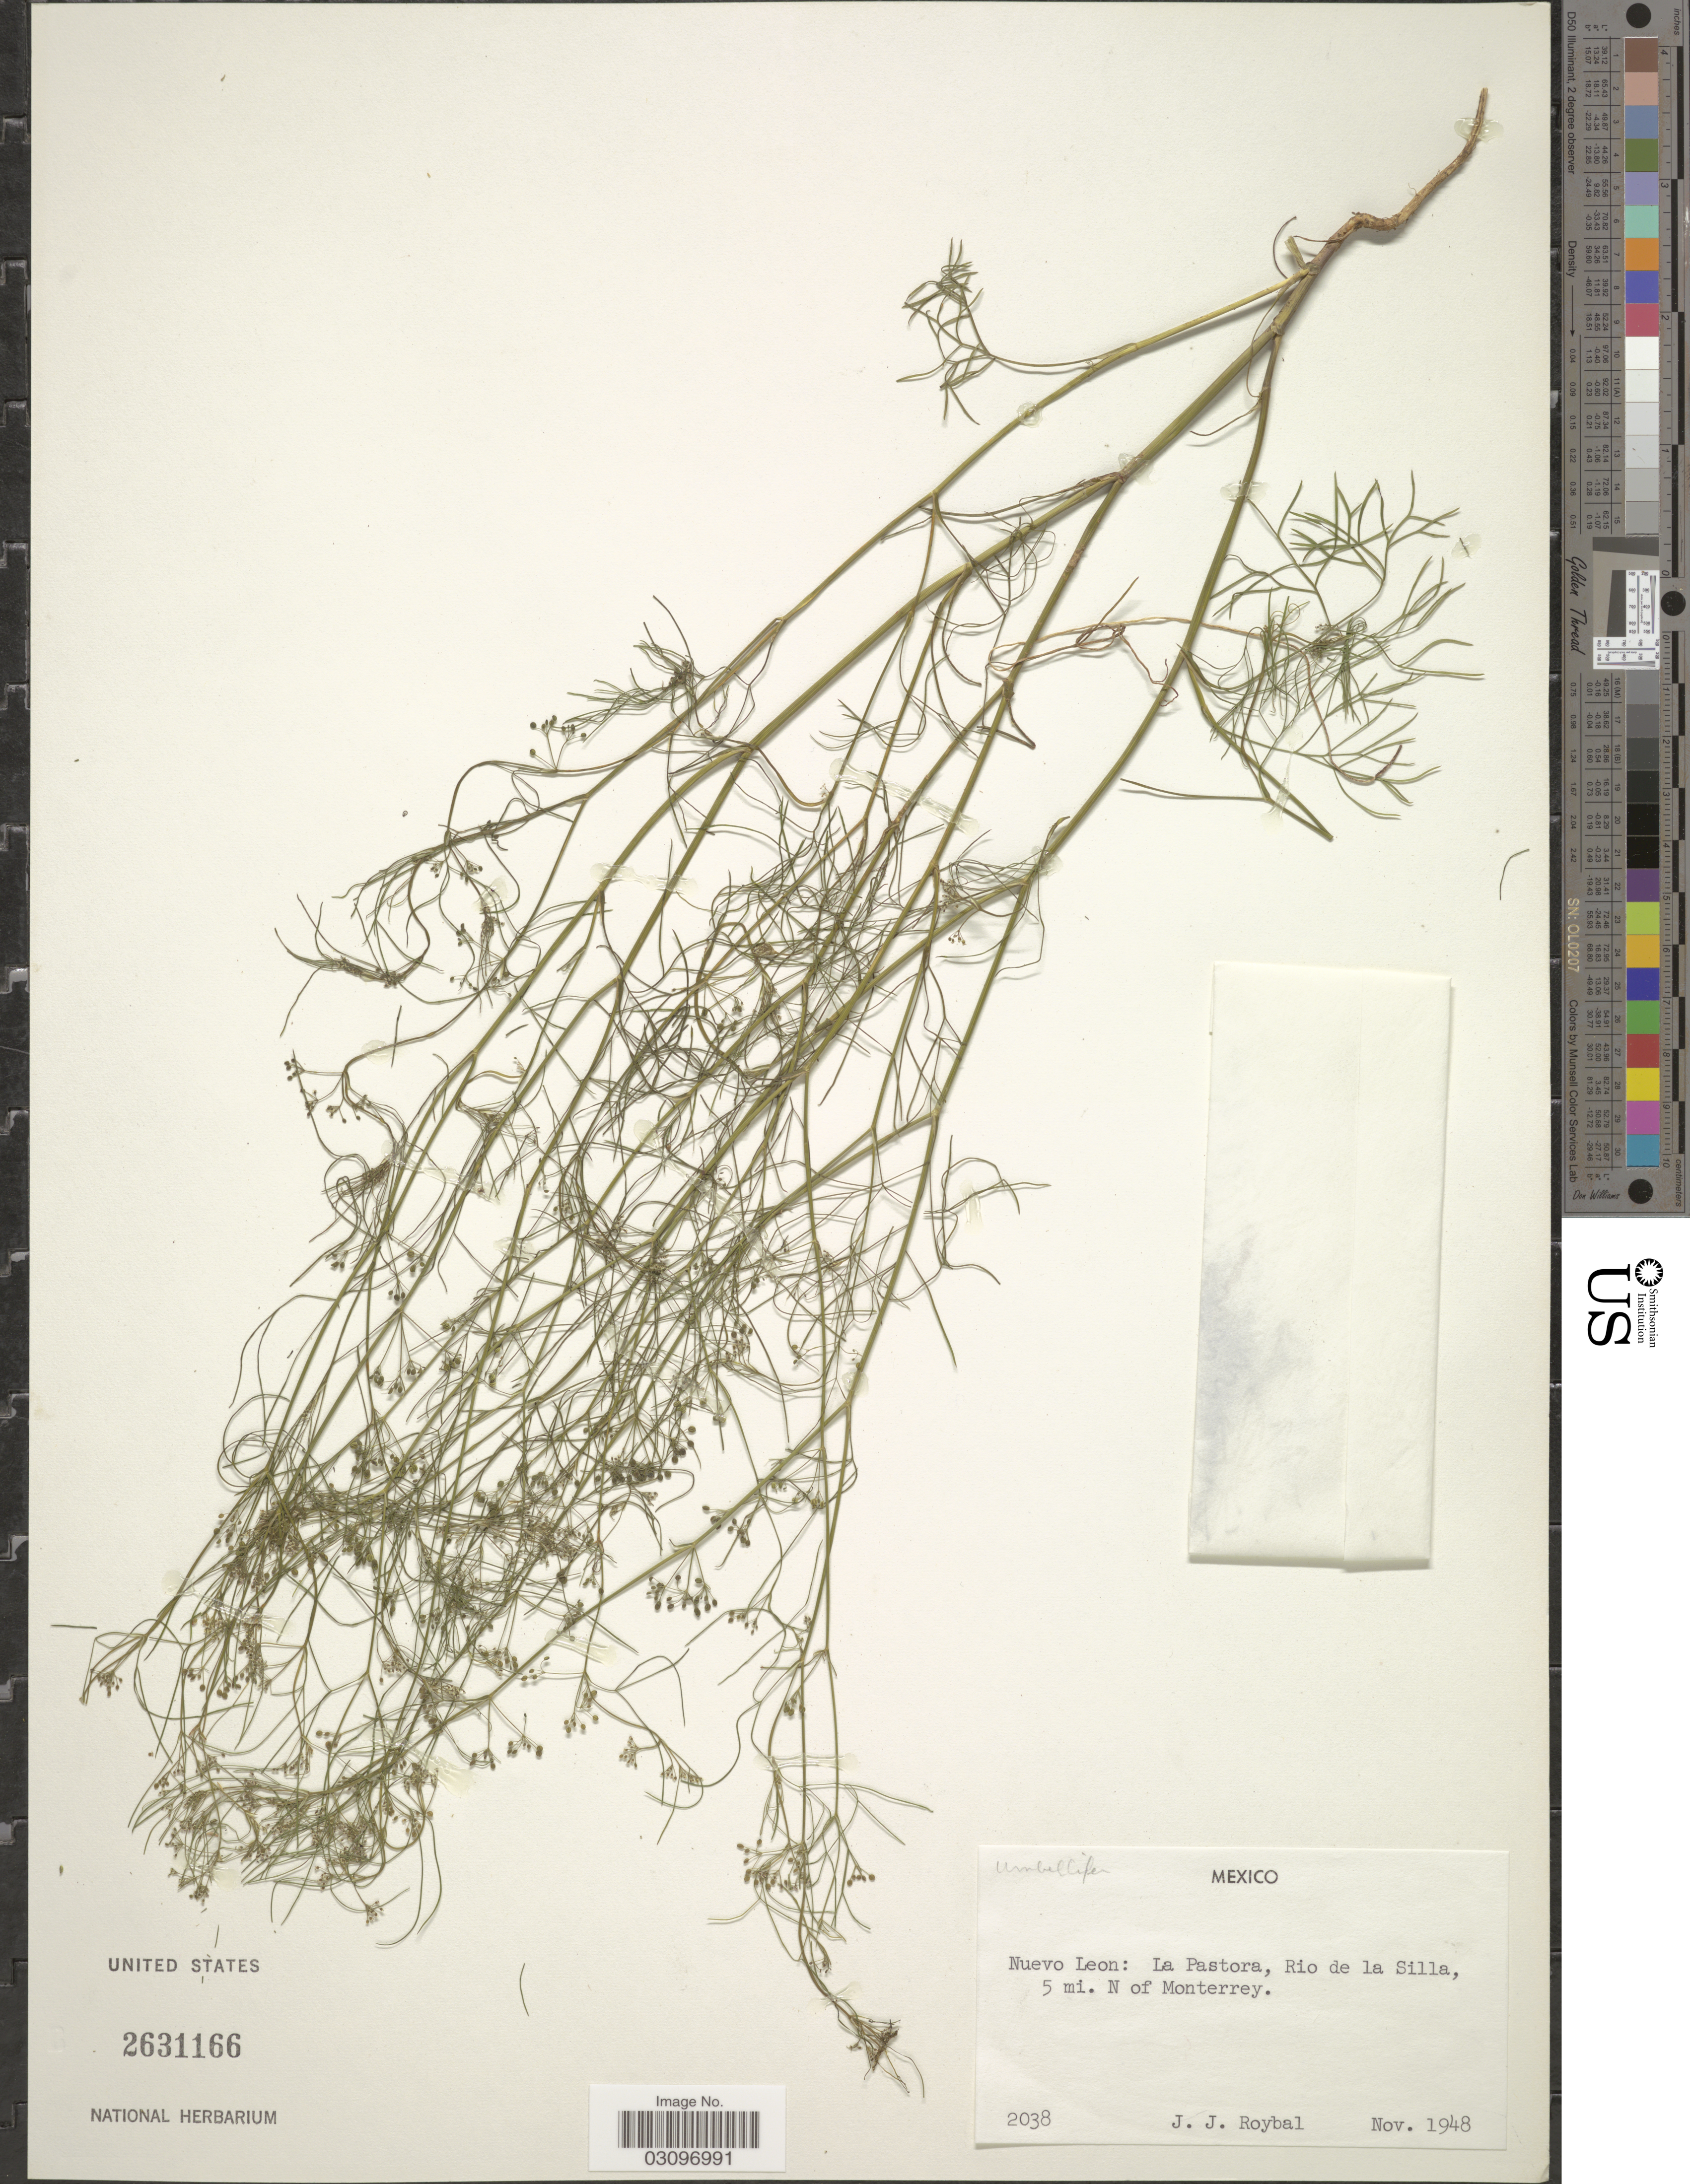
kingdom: Plantae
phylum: Tracheophyta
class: Magnoliopsida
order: Apiales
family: Apiaceae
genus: Cyclospermum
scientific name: Cyclospermum leptophyllum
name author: (Pers.) Sprague ex Britton & P. Wilson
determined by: Mendoza, M.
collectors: J. J. Roybal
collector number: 2038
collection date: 1948-11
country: Mexico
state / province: Nuevo León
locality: La Pastora, Rio de la Silla, 5 mi. N of Monterrey.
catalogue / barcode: US 2631166